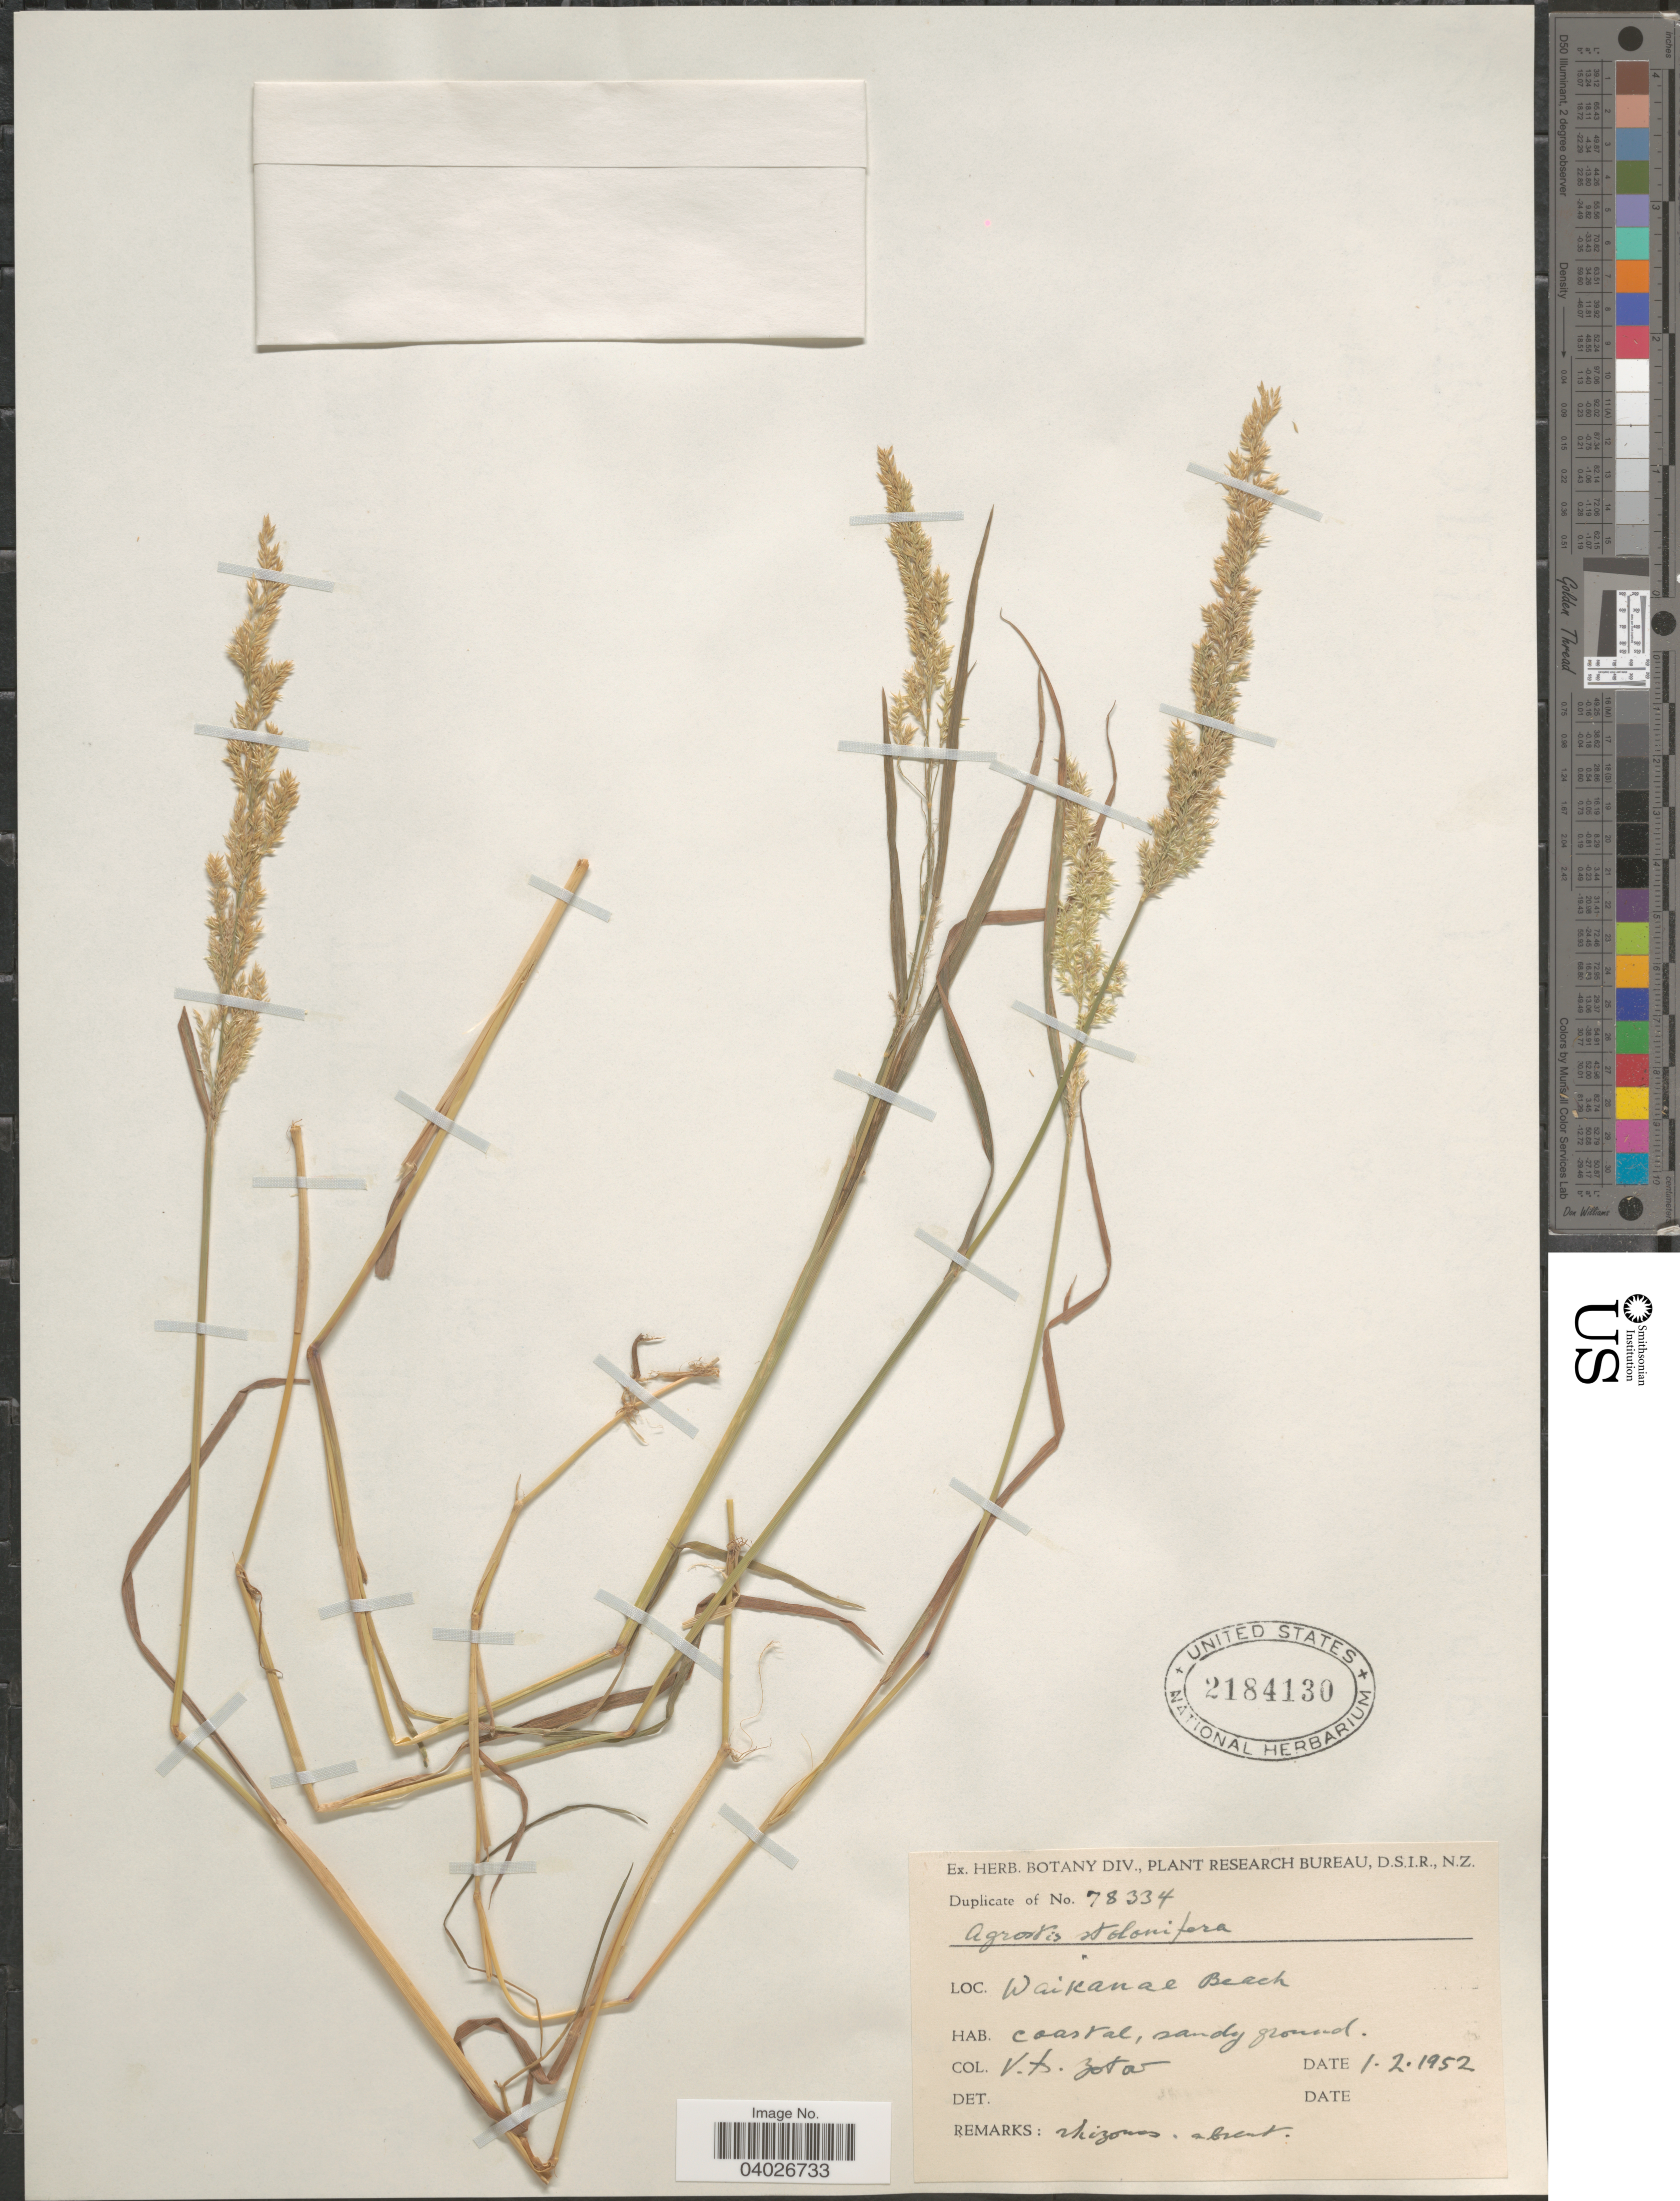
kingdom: Plantae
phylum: Tracheophyta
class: Liliopsida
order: Poales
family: Poaceae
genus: Agrostis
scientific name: Agrostis stolonifera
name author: L.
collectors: V. Zotov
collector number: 78334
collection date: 1952-02-01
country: New Zealand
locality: Waikanae Beach.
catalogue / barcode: US 2184130